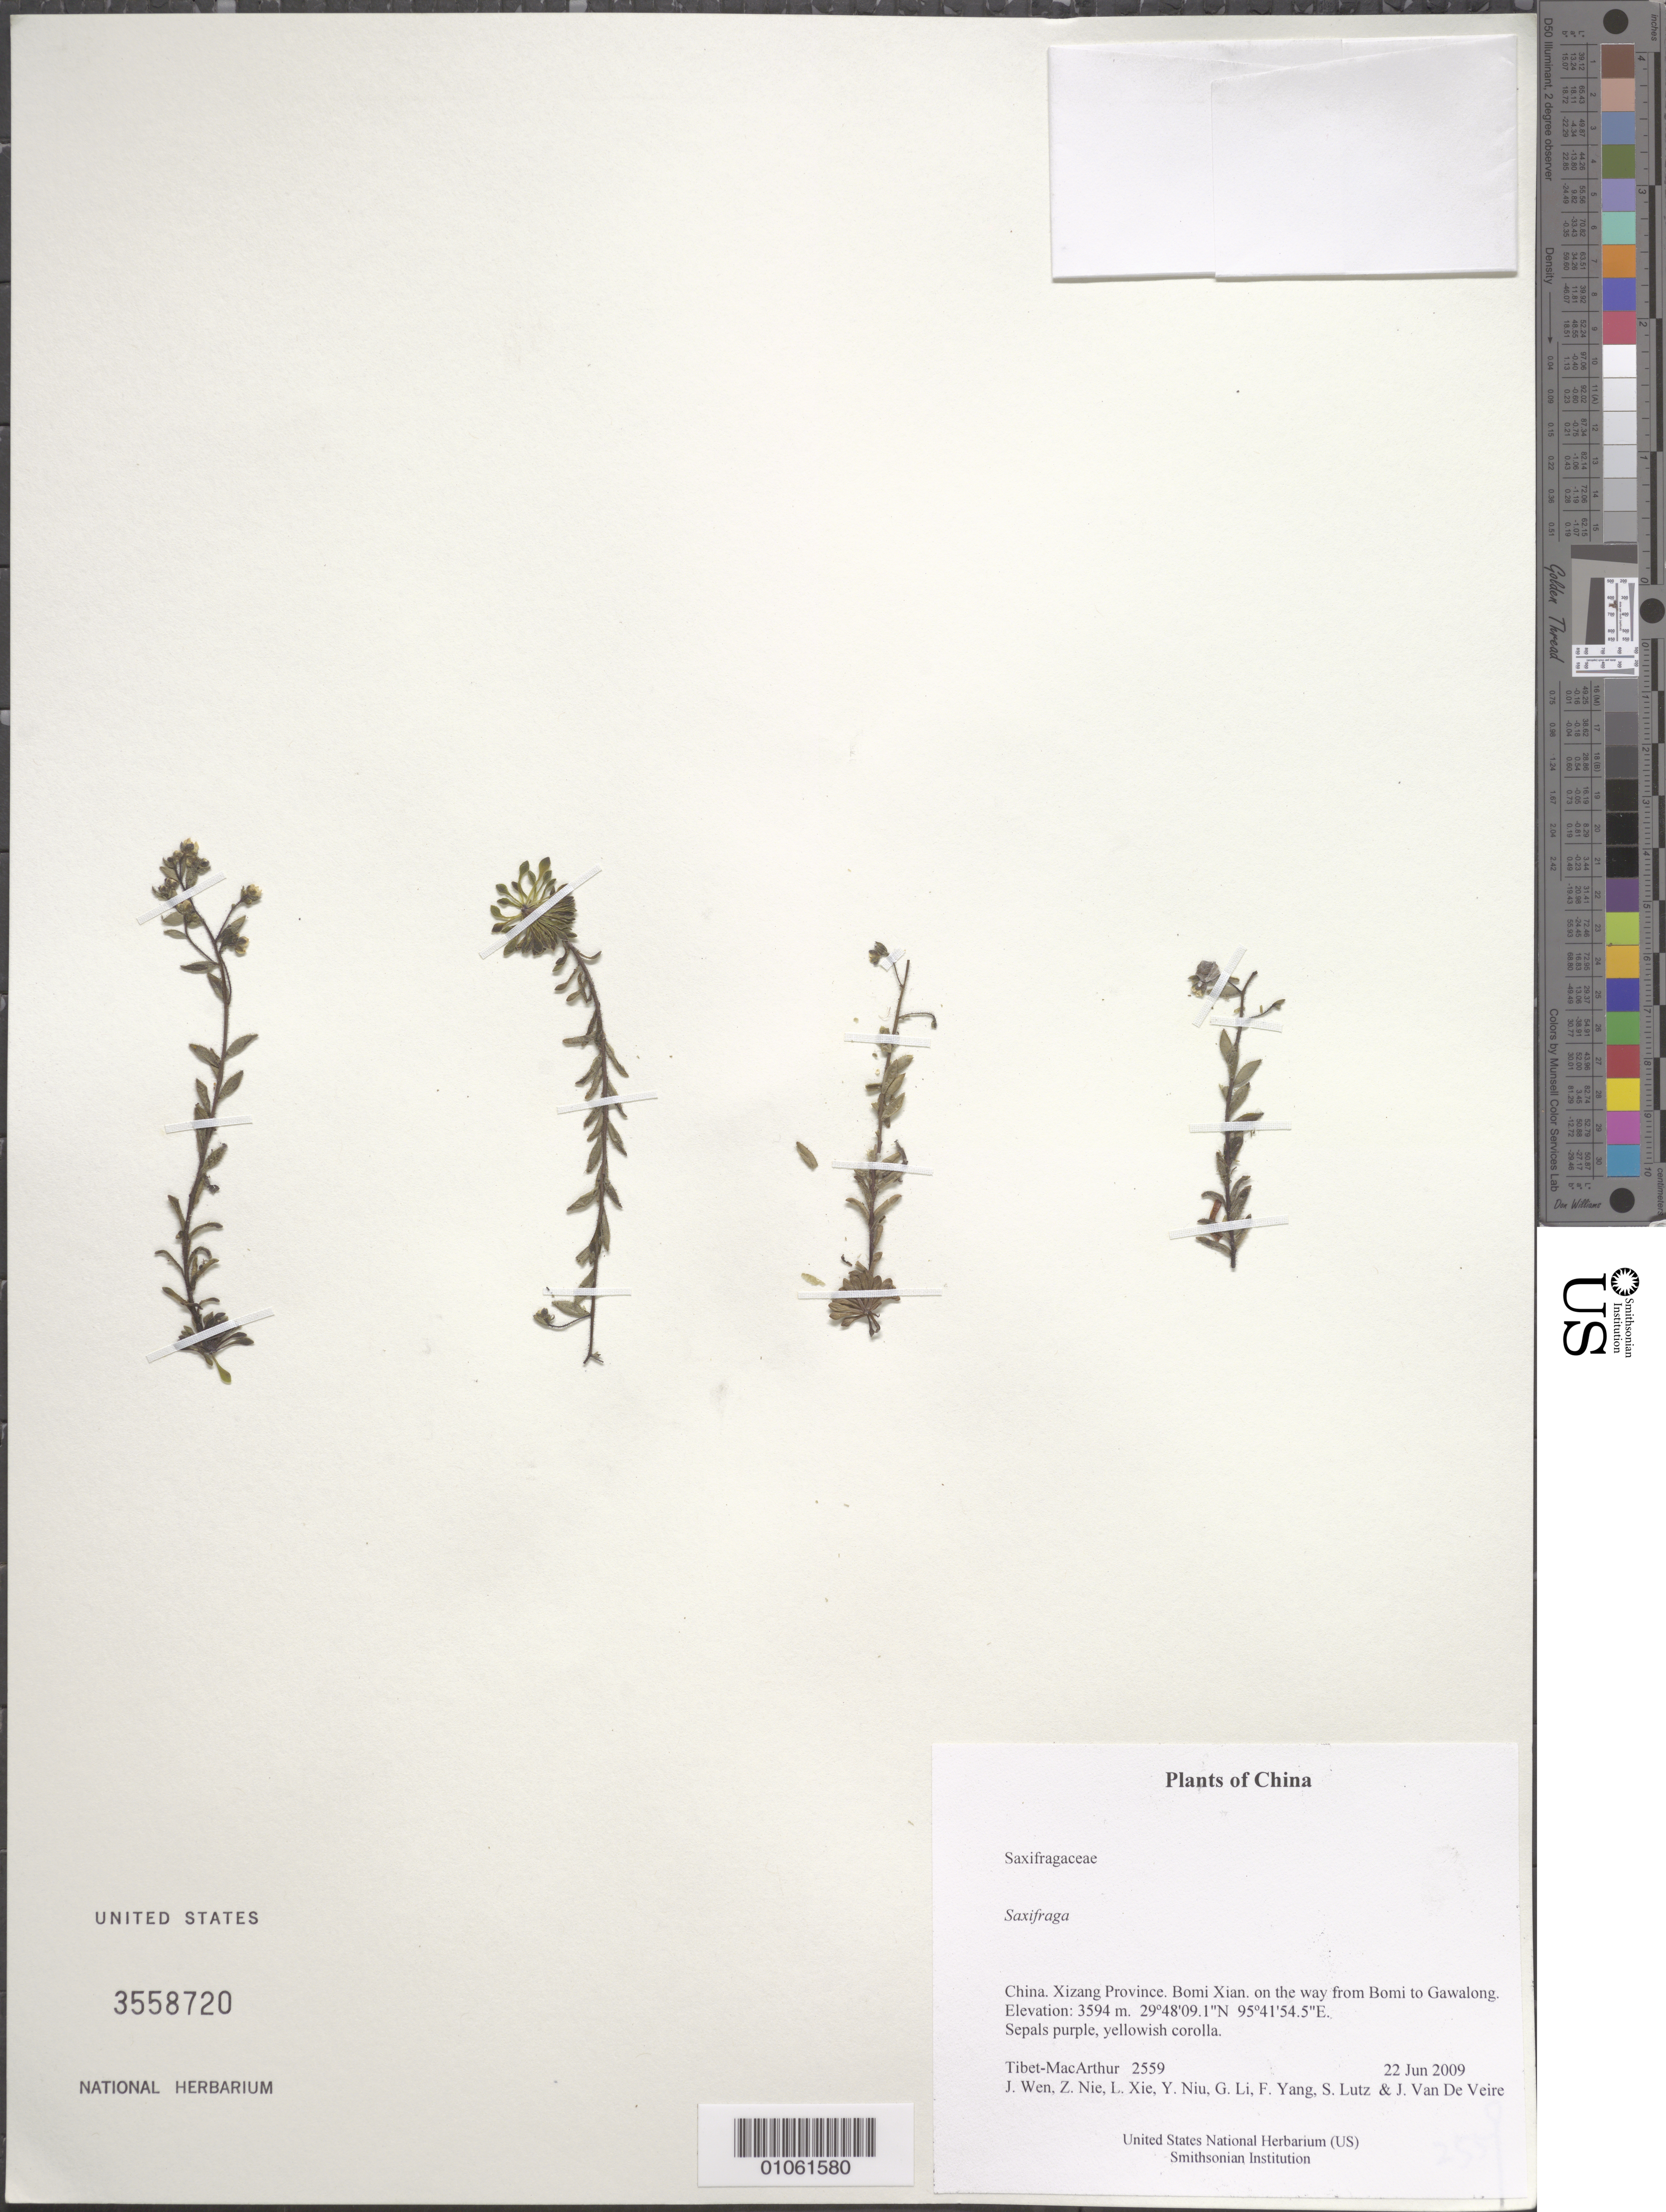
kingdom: Plantae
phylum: Tracheophyta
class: Magnoliopsida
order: Saxifragales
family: Saxifragaceae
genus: Saxifraga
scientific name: Saxifraga sp.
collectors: Tibet-MacArthur, J. Wen, Z. Nie, L. Xie, Y. Niu, G. Li, F. Yang, S. Lutz & J. Van De Veire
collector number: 2559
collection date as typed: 22 Jun 2009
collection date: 2009-06-22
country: China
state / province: Xizang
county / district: Bomi Xian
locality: on the way from Bomi to Gawalong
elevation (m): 3594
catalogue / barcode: US 3558720